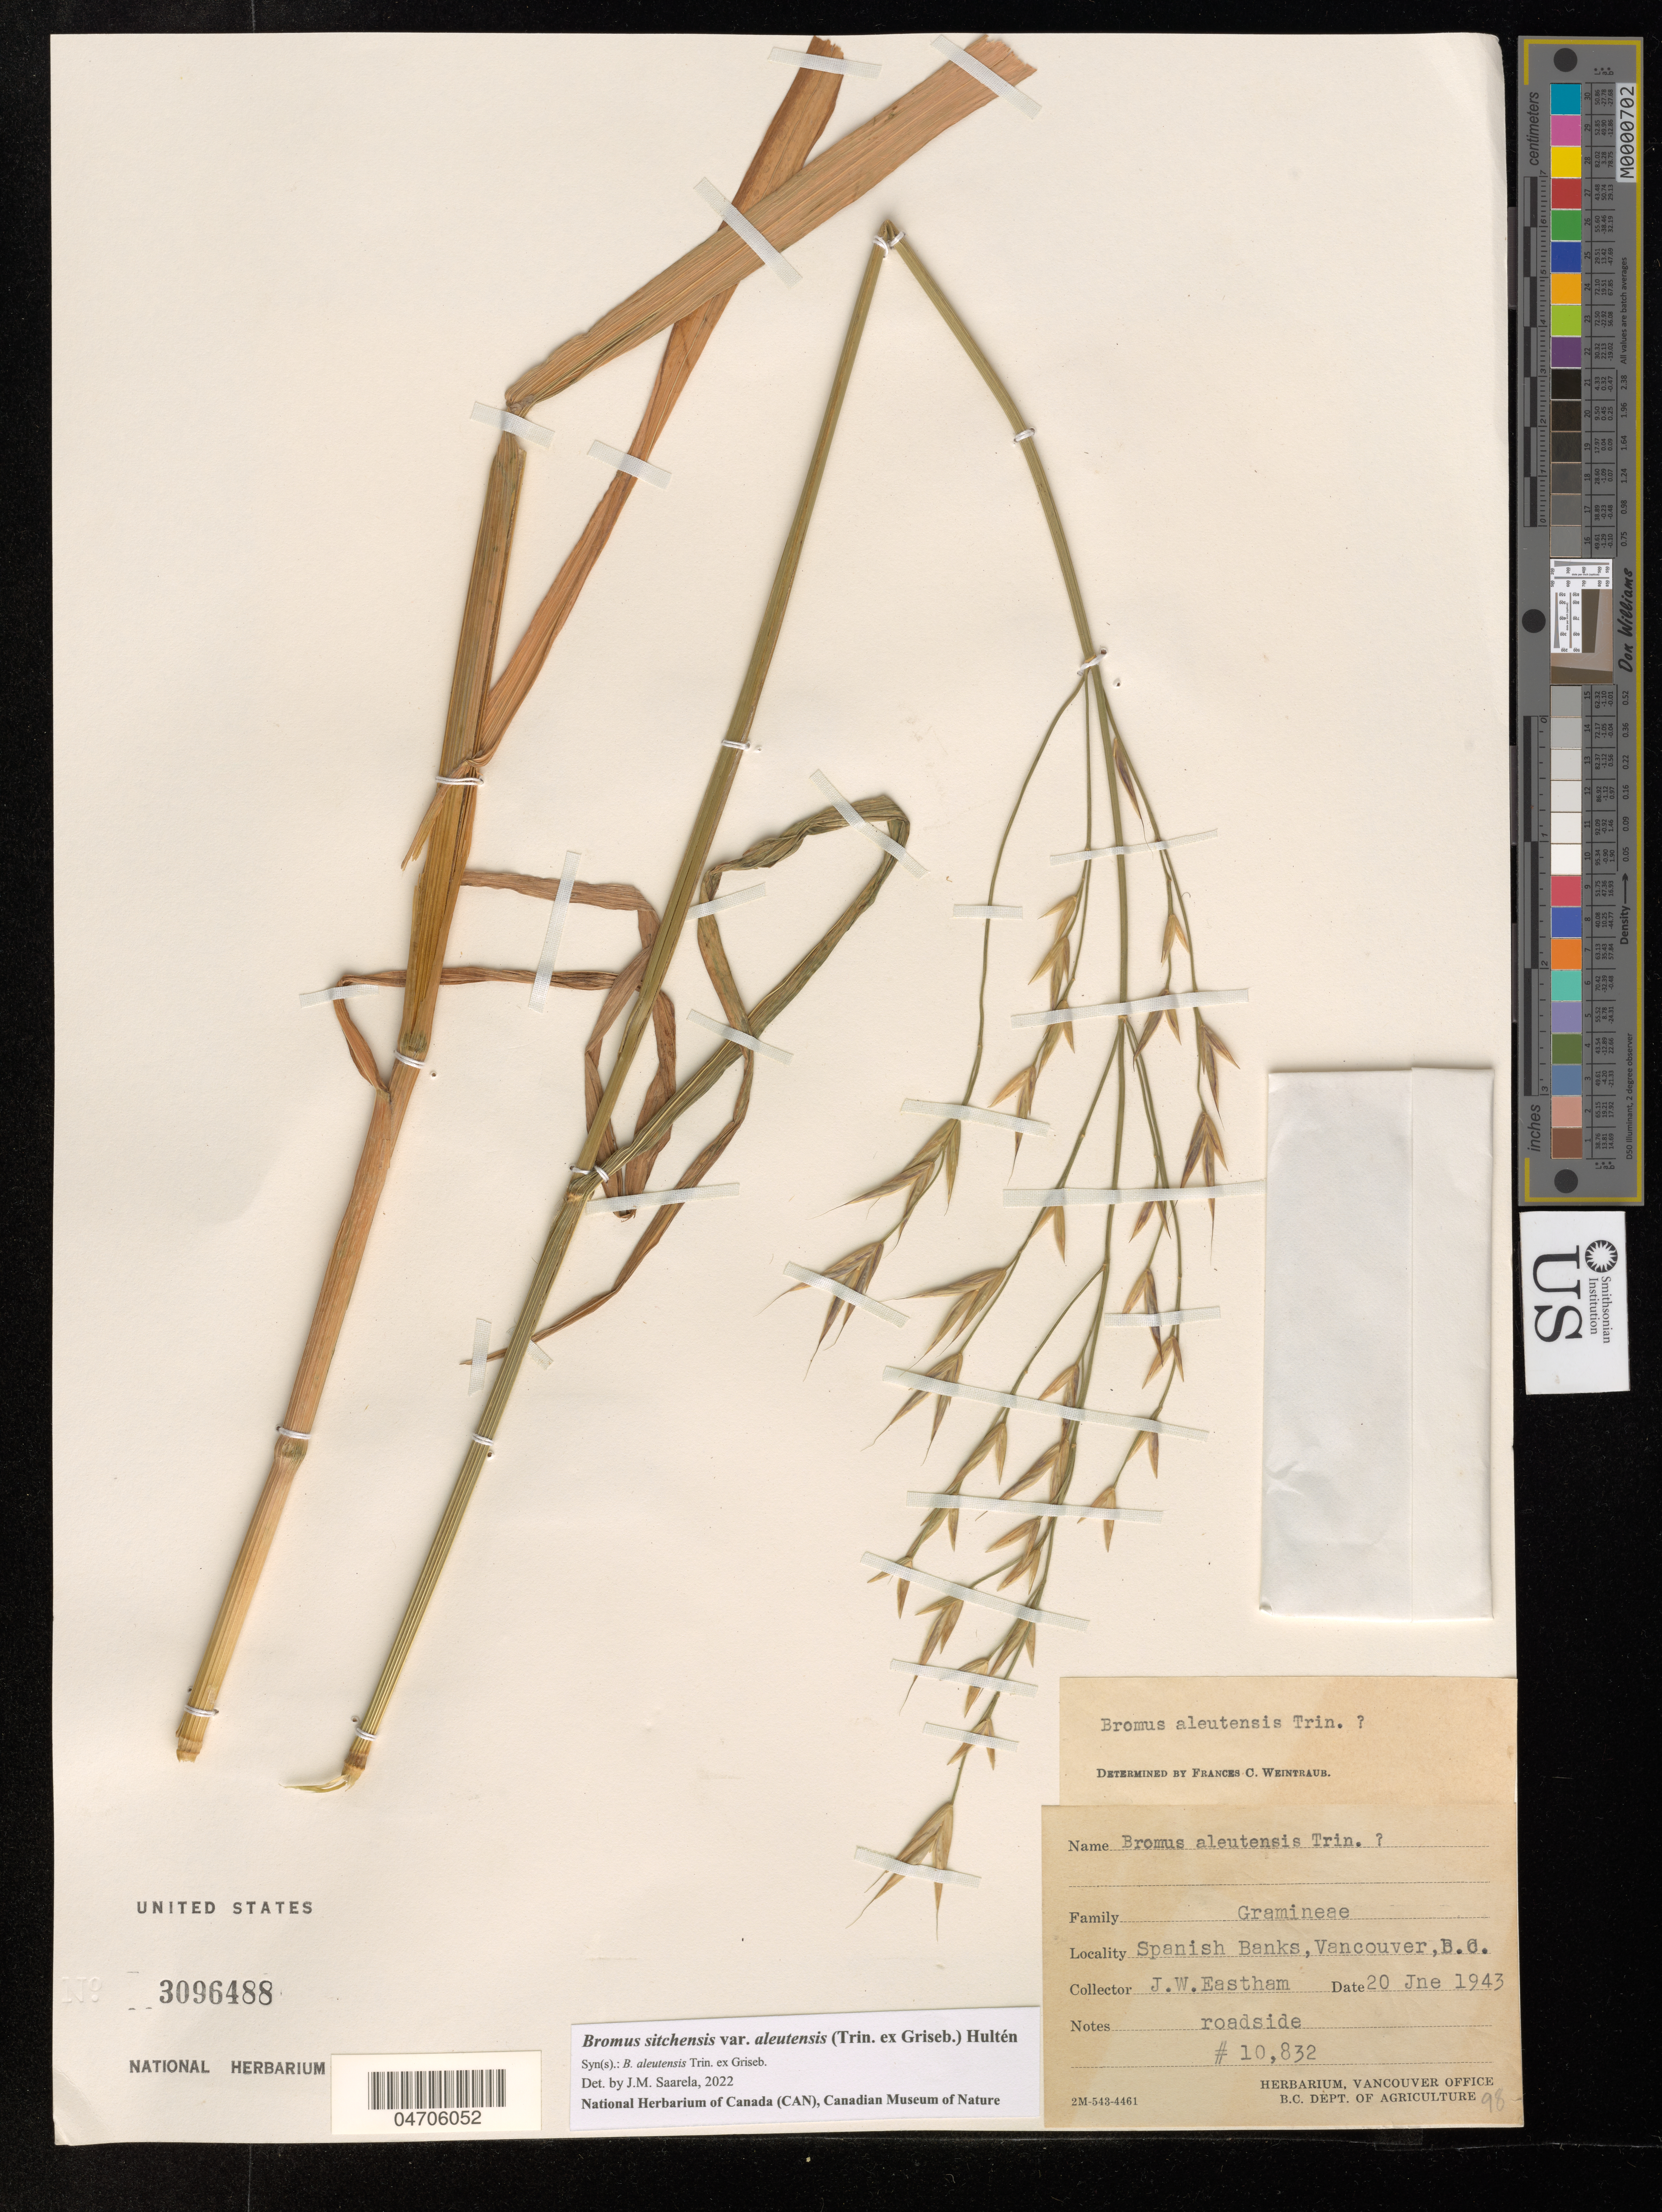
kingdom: Plantae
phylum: Tracheophyta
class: Liliopsida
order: Poales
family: Poaceae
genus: Bromus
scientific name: Bromus aleutensis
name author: Trin. ex Griseb. in Ledeb.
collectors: J. Eastham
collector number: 10,832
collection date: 1943-06-20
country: Canada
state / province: British Columbia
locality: Spanish Banks, Vancouver, B.C. roadside.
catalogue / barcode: US 3096488